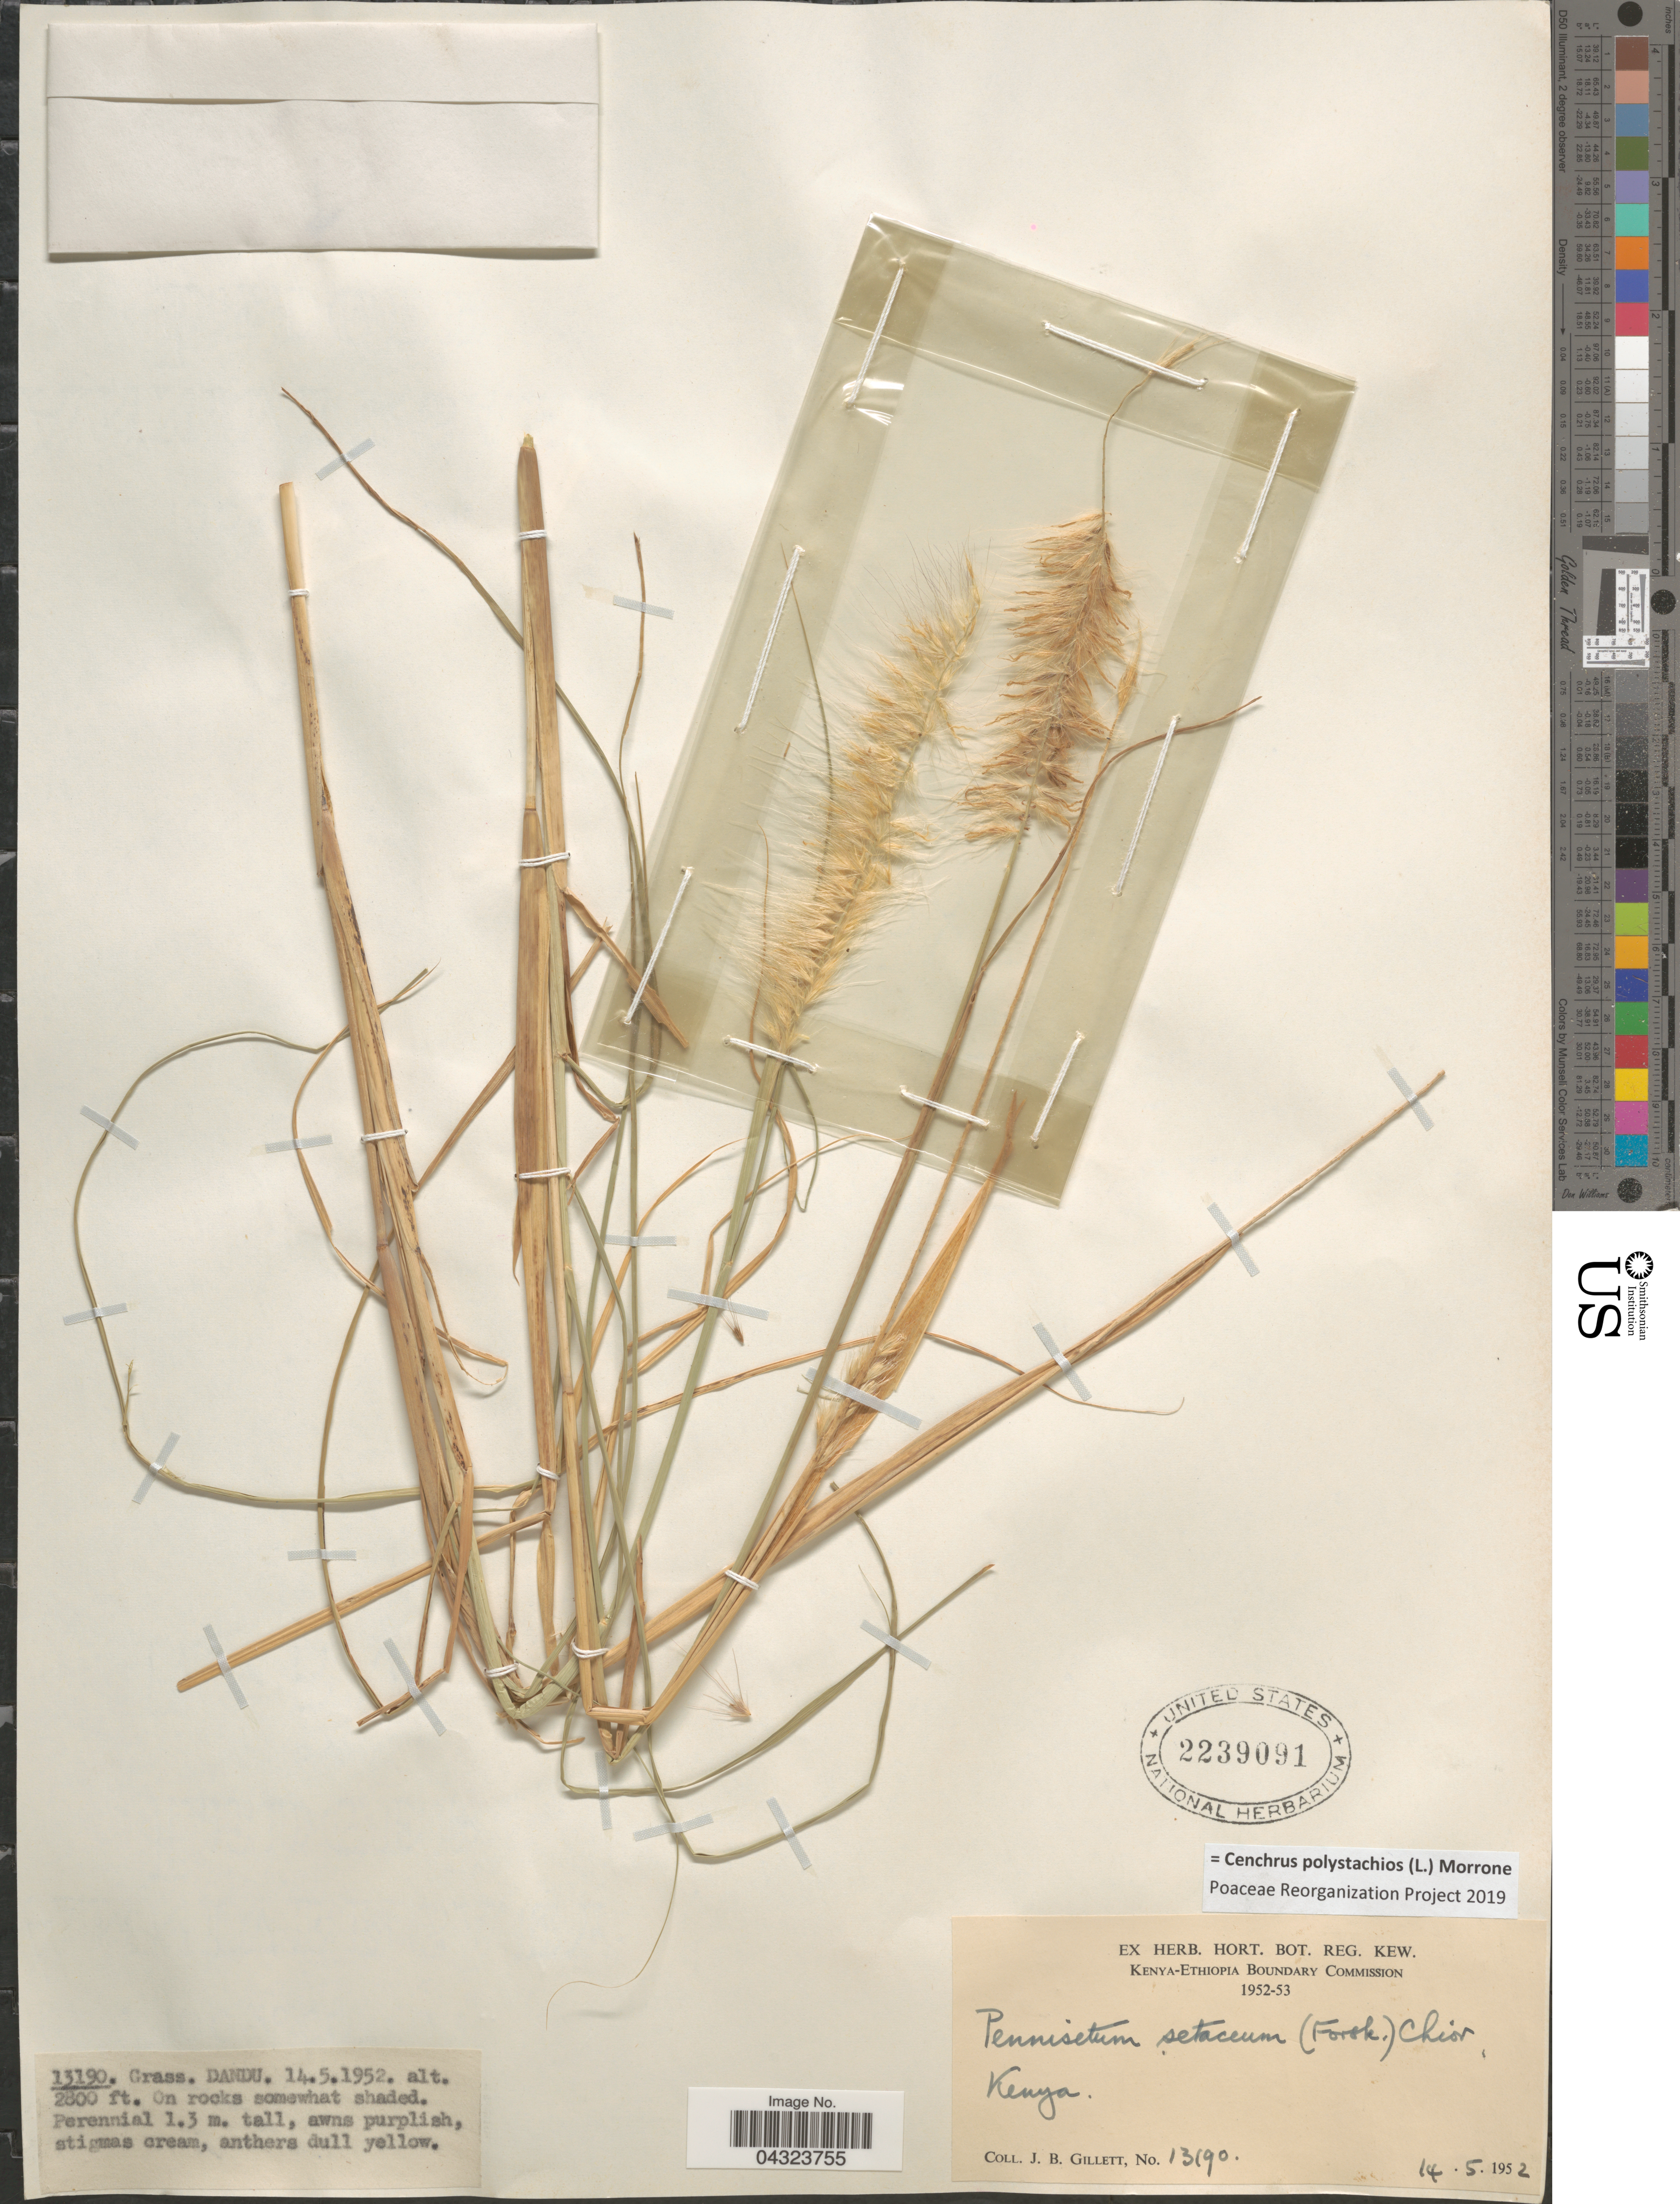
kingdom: Plantae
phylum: Tracheophyta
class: Liliopsida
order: Poales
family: Poaceae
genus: Cenchrus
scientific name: Cenchrus polystachios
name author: (L.) Morrone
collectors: J. B. Gillett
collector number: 13190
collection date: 1952-05-14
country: Kenya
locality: Dandu.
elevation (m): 853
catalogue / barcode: US 2239091